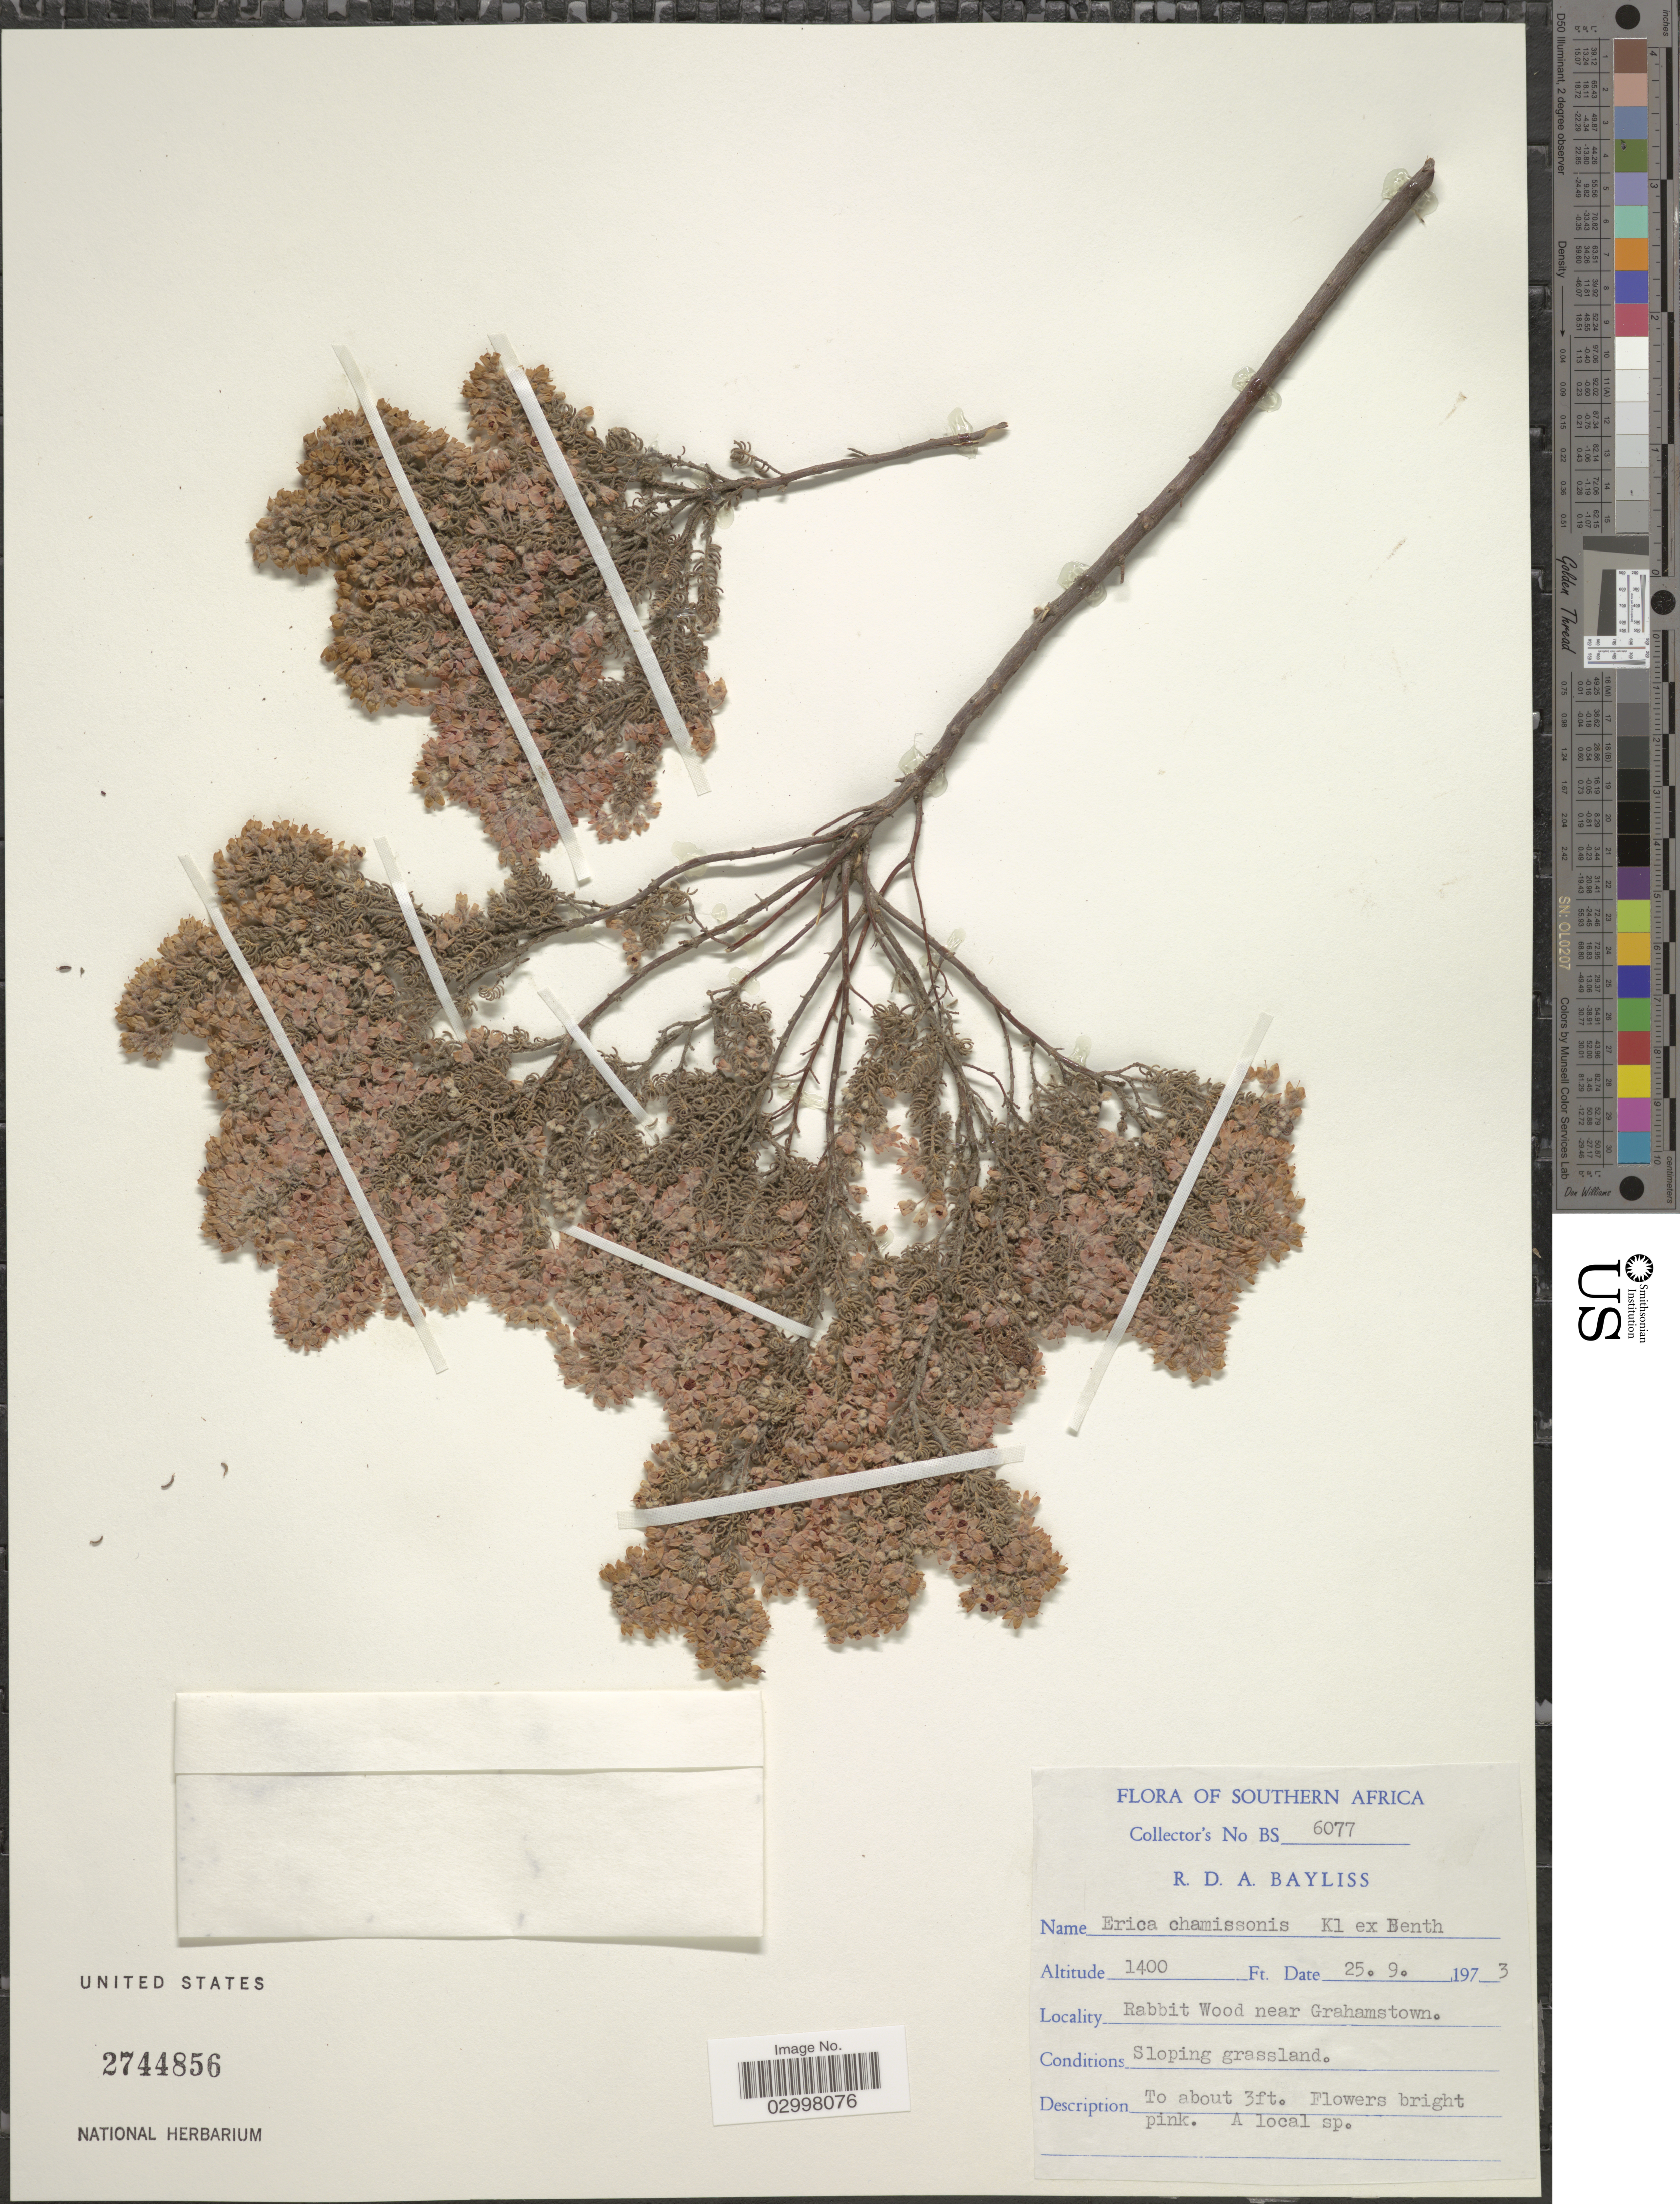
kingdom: Plantae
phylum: Tracheophyta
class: Magnoliopsida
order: Ericales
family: Ericaceae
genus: Erica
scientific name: Erica chamissonis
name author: Klotzsch ex Benth.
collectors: R. Bayliss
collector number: BS 6077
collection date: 1973-09-25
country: South Africa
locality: Southern Africa. Rabbit Wood near Grahamstown.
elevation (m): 427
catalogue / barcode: US 2744856